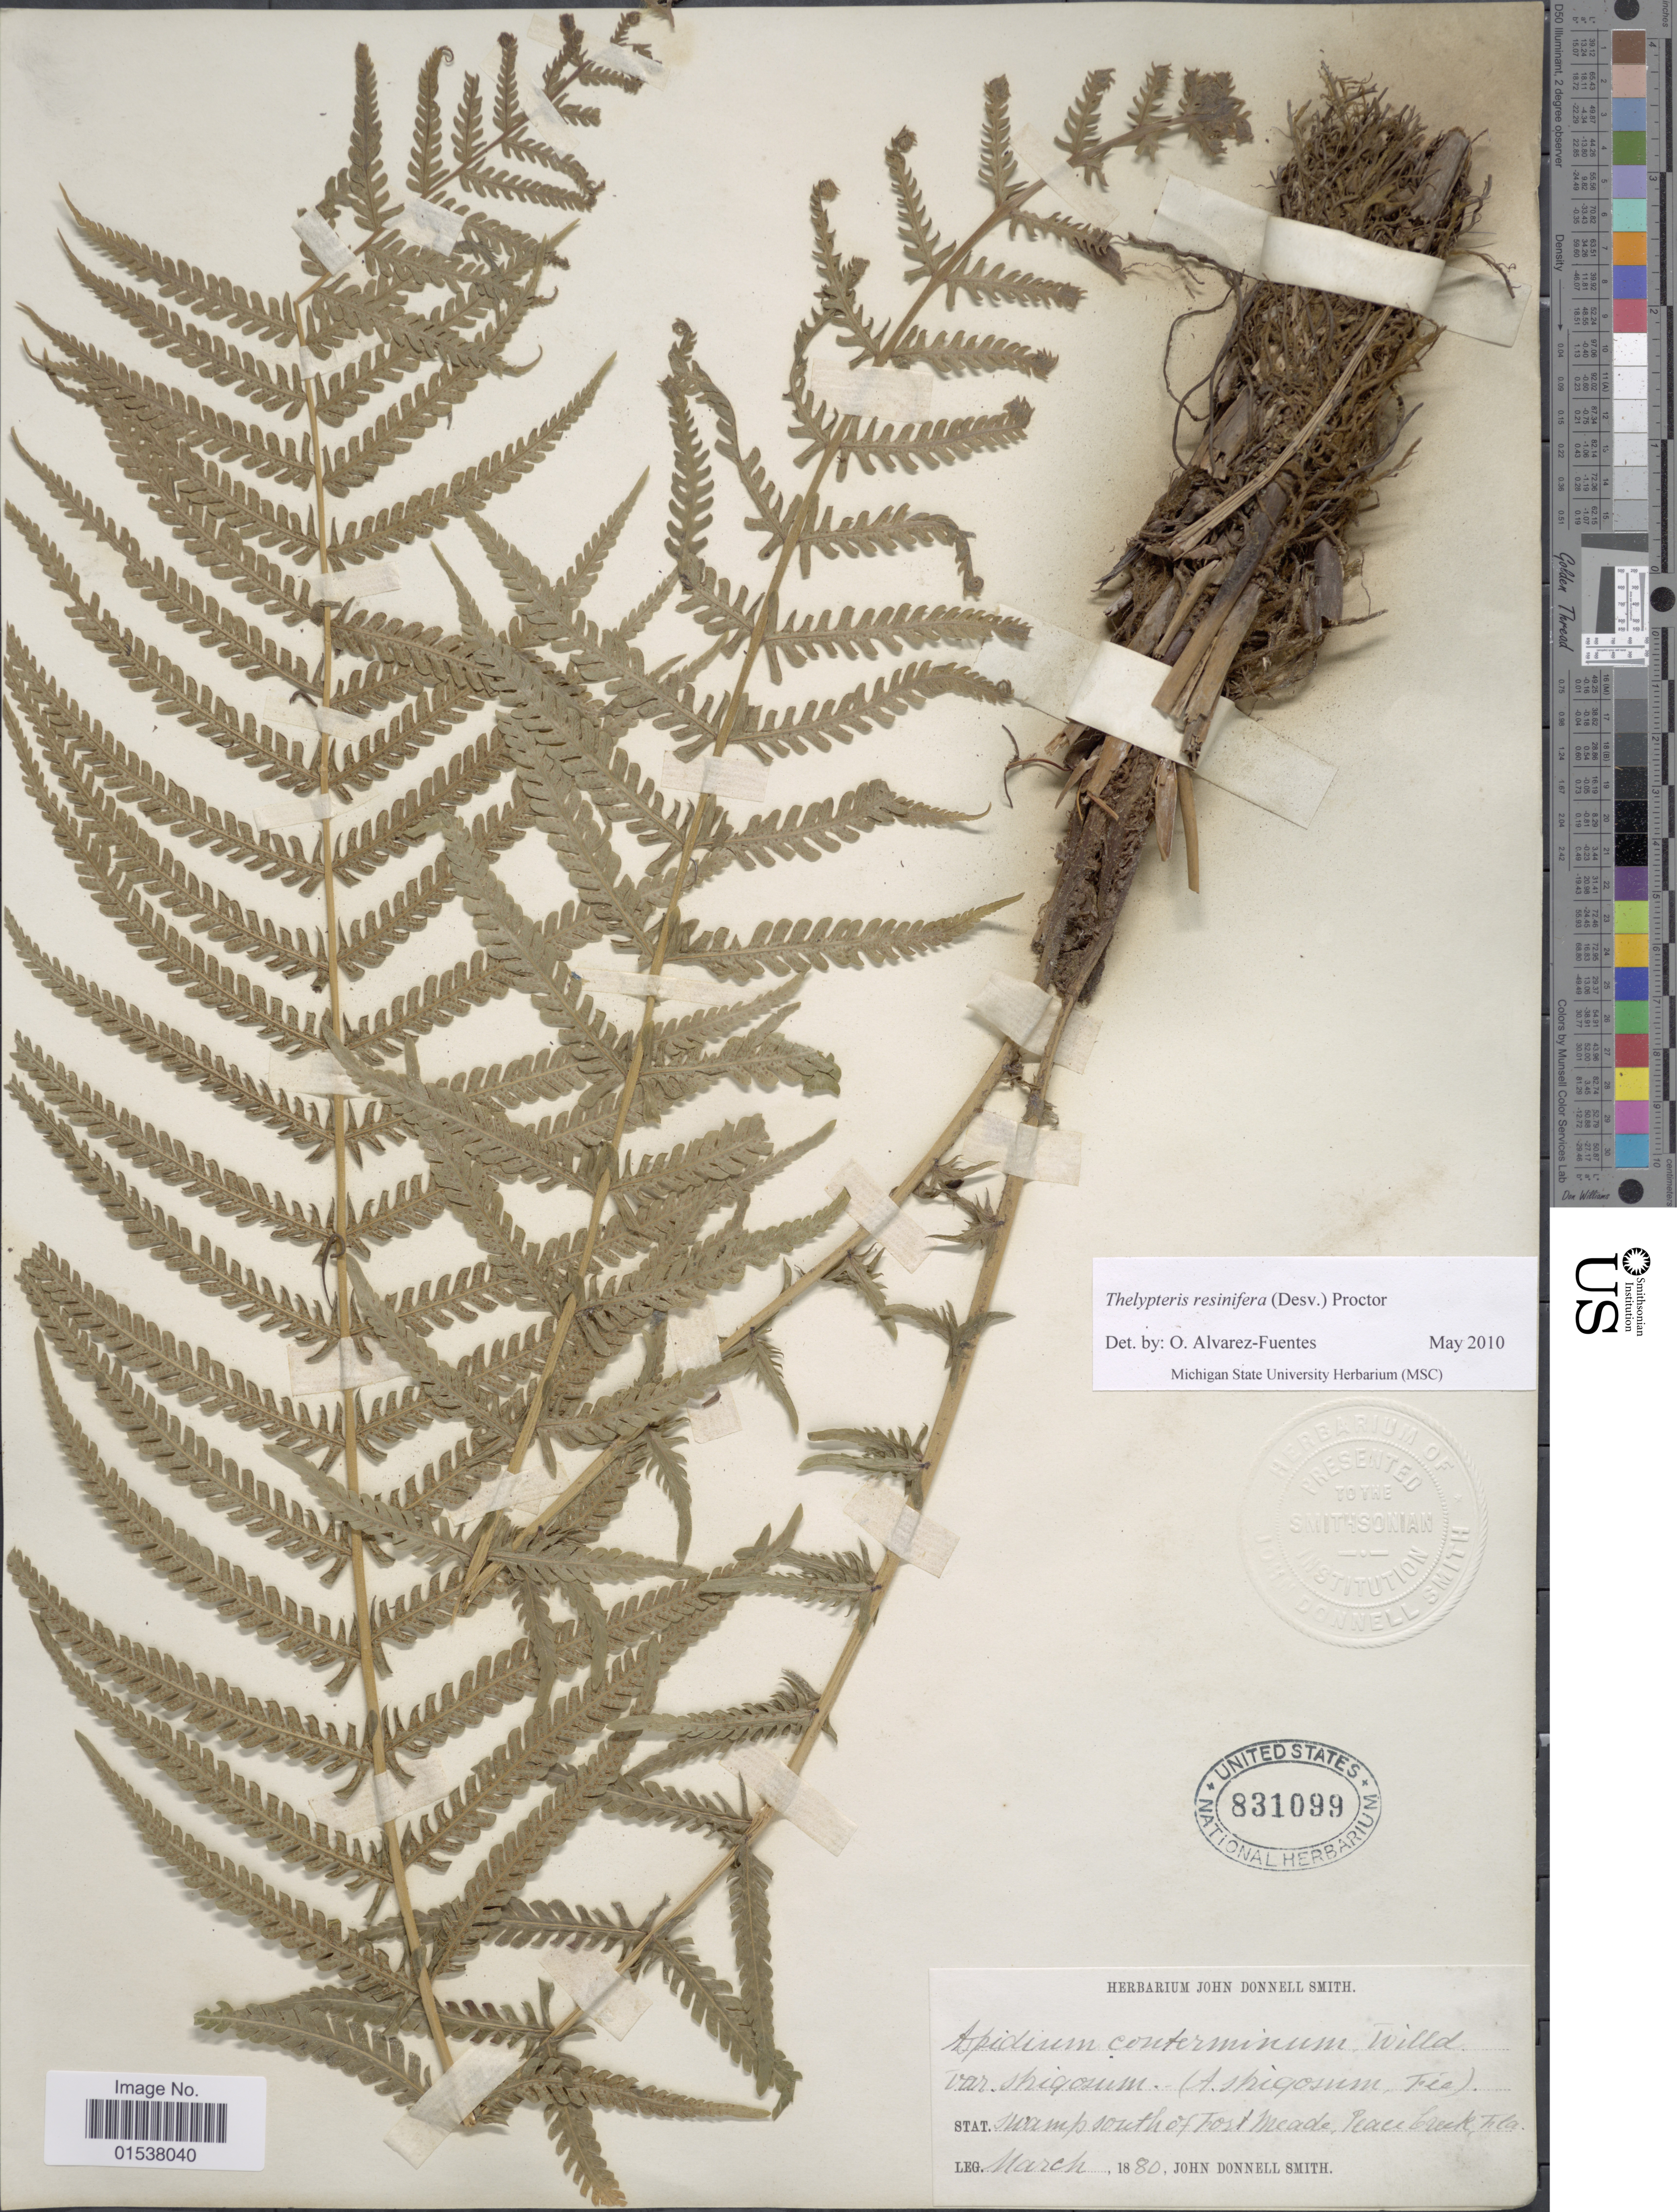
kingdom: Plantae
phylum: Tracheophyta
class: Polypodiopsida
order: Polypodiales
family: Thelypteridaceae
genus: Amauropelta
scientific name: Amauropelta resinifera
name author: (Desv.) Pic. Serm.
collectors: J. Donnell Smith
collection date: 1880-03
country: United States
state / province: Florida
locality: Swamp south of Fort Meade, Peace Creek, Fla.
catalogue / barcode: US 831099